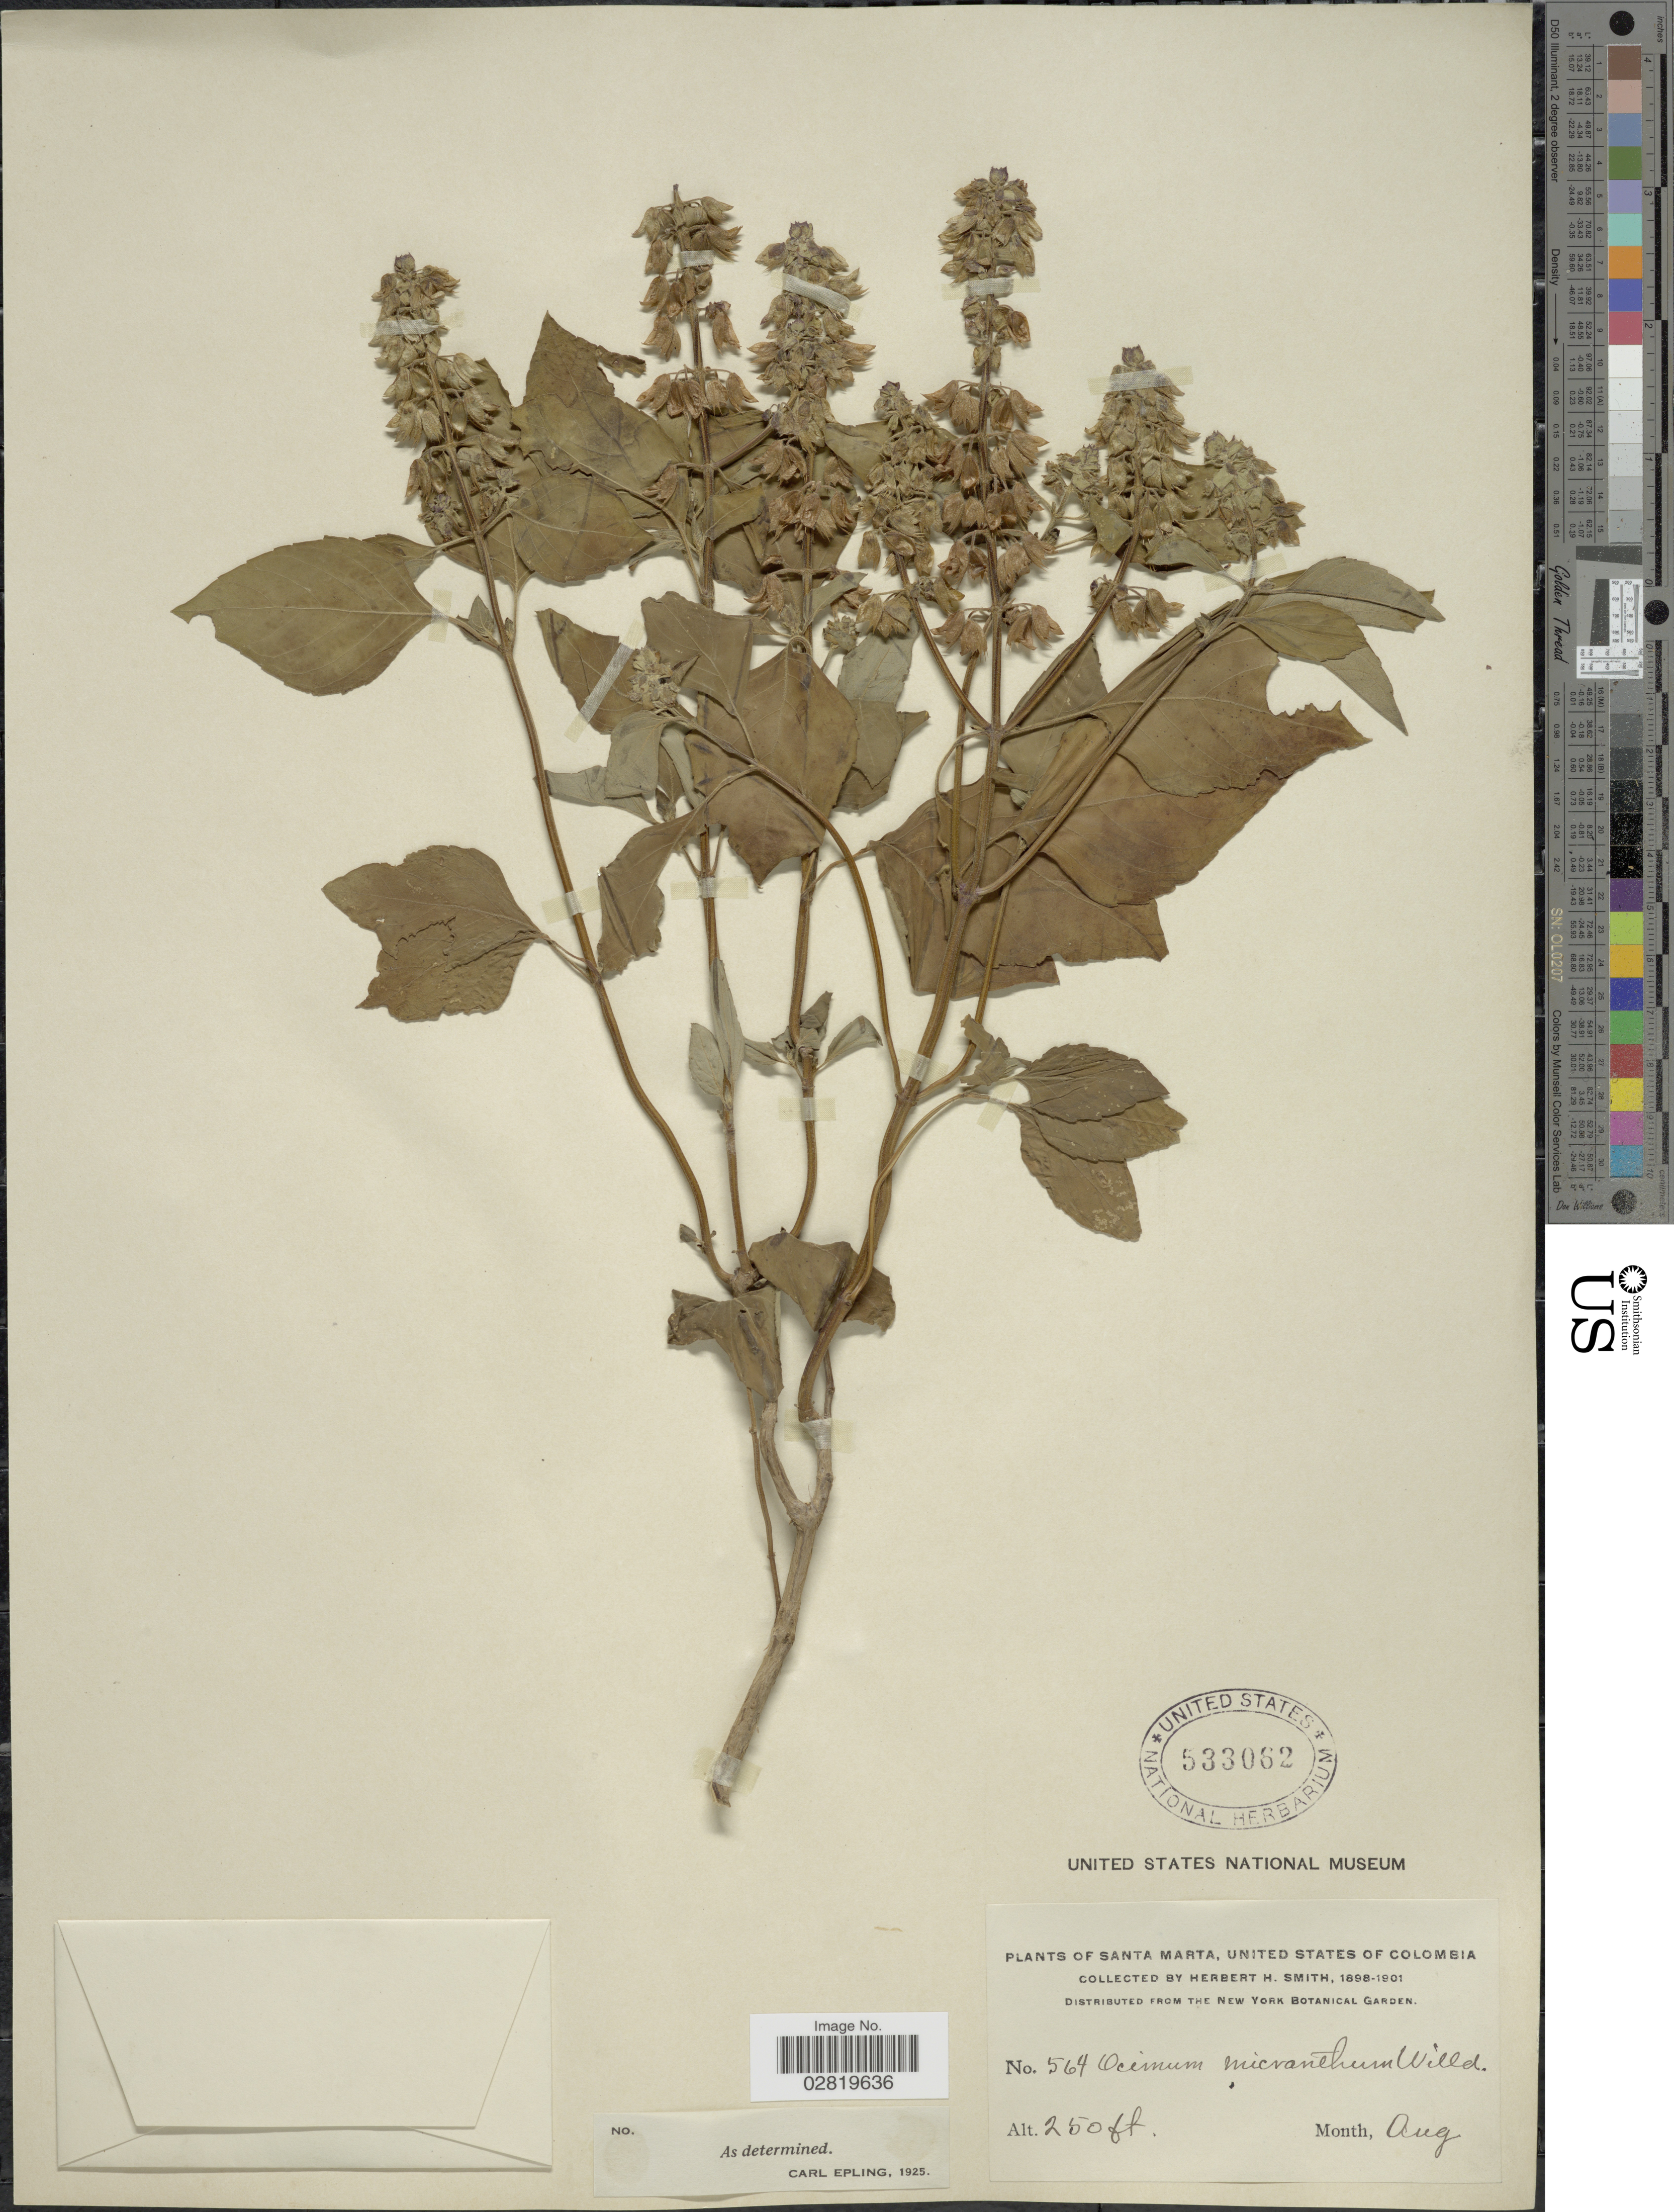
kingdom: Plantae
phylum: Tracheophyta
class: Magnoliopsida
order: Lamiales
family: Lamiaceae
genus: Ocimum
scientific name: Ocimum micranthum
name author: Willd.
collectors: Herbert H. Smith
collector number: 564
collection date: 1898-08/1901-08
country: Colombia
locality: Santa Marta.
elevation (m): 76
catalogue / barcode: US 533062